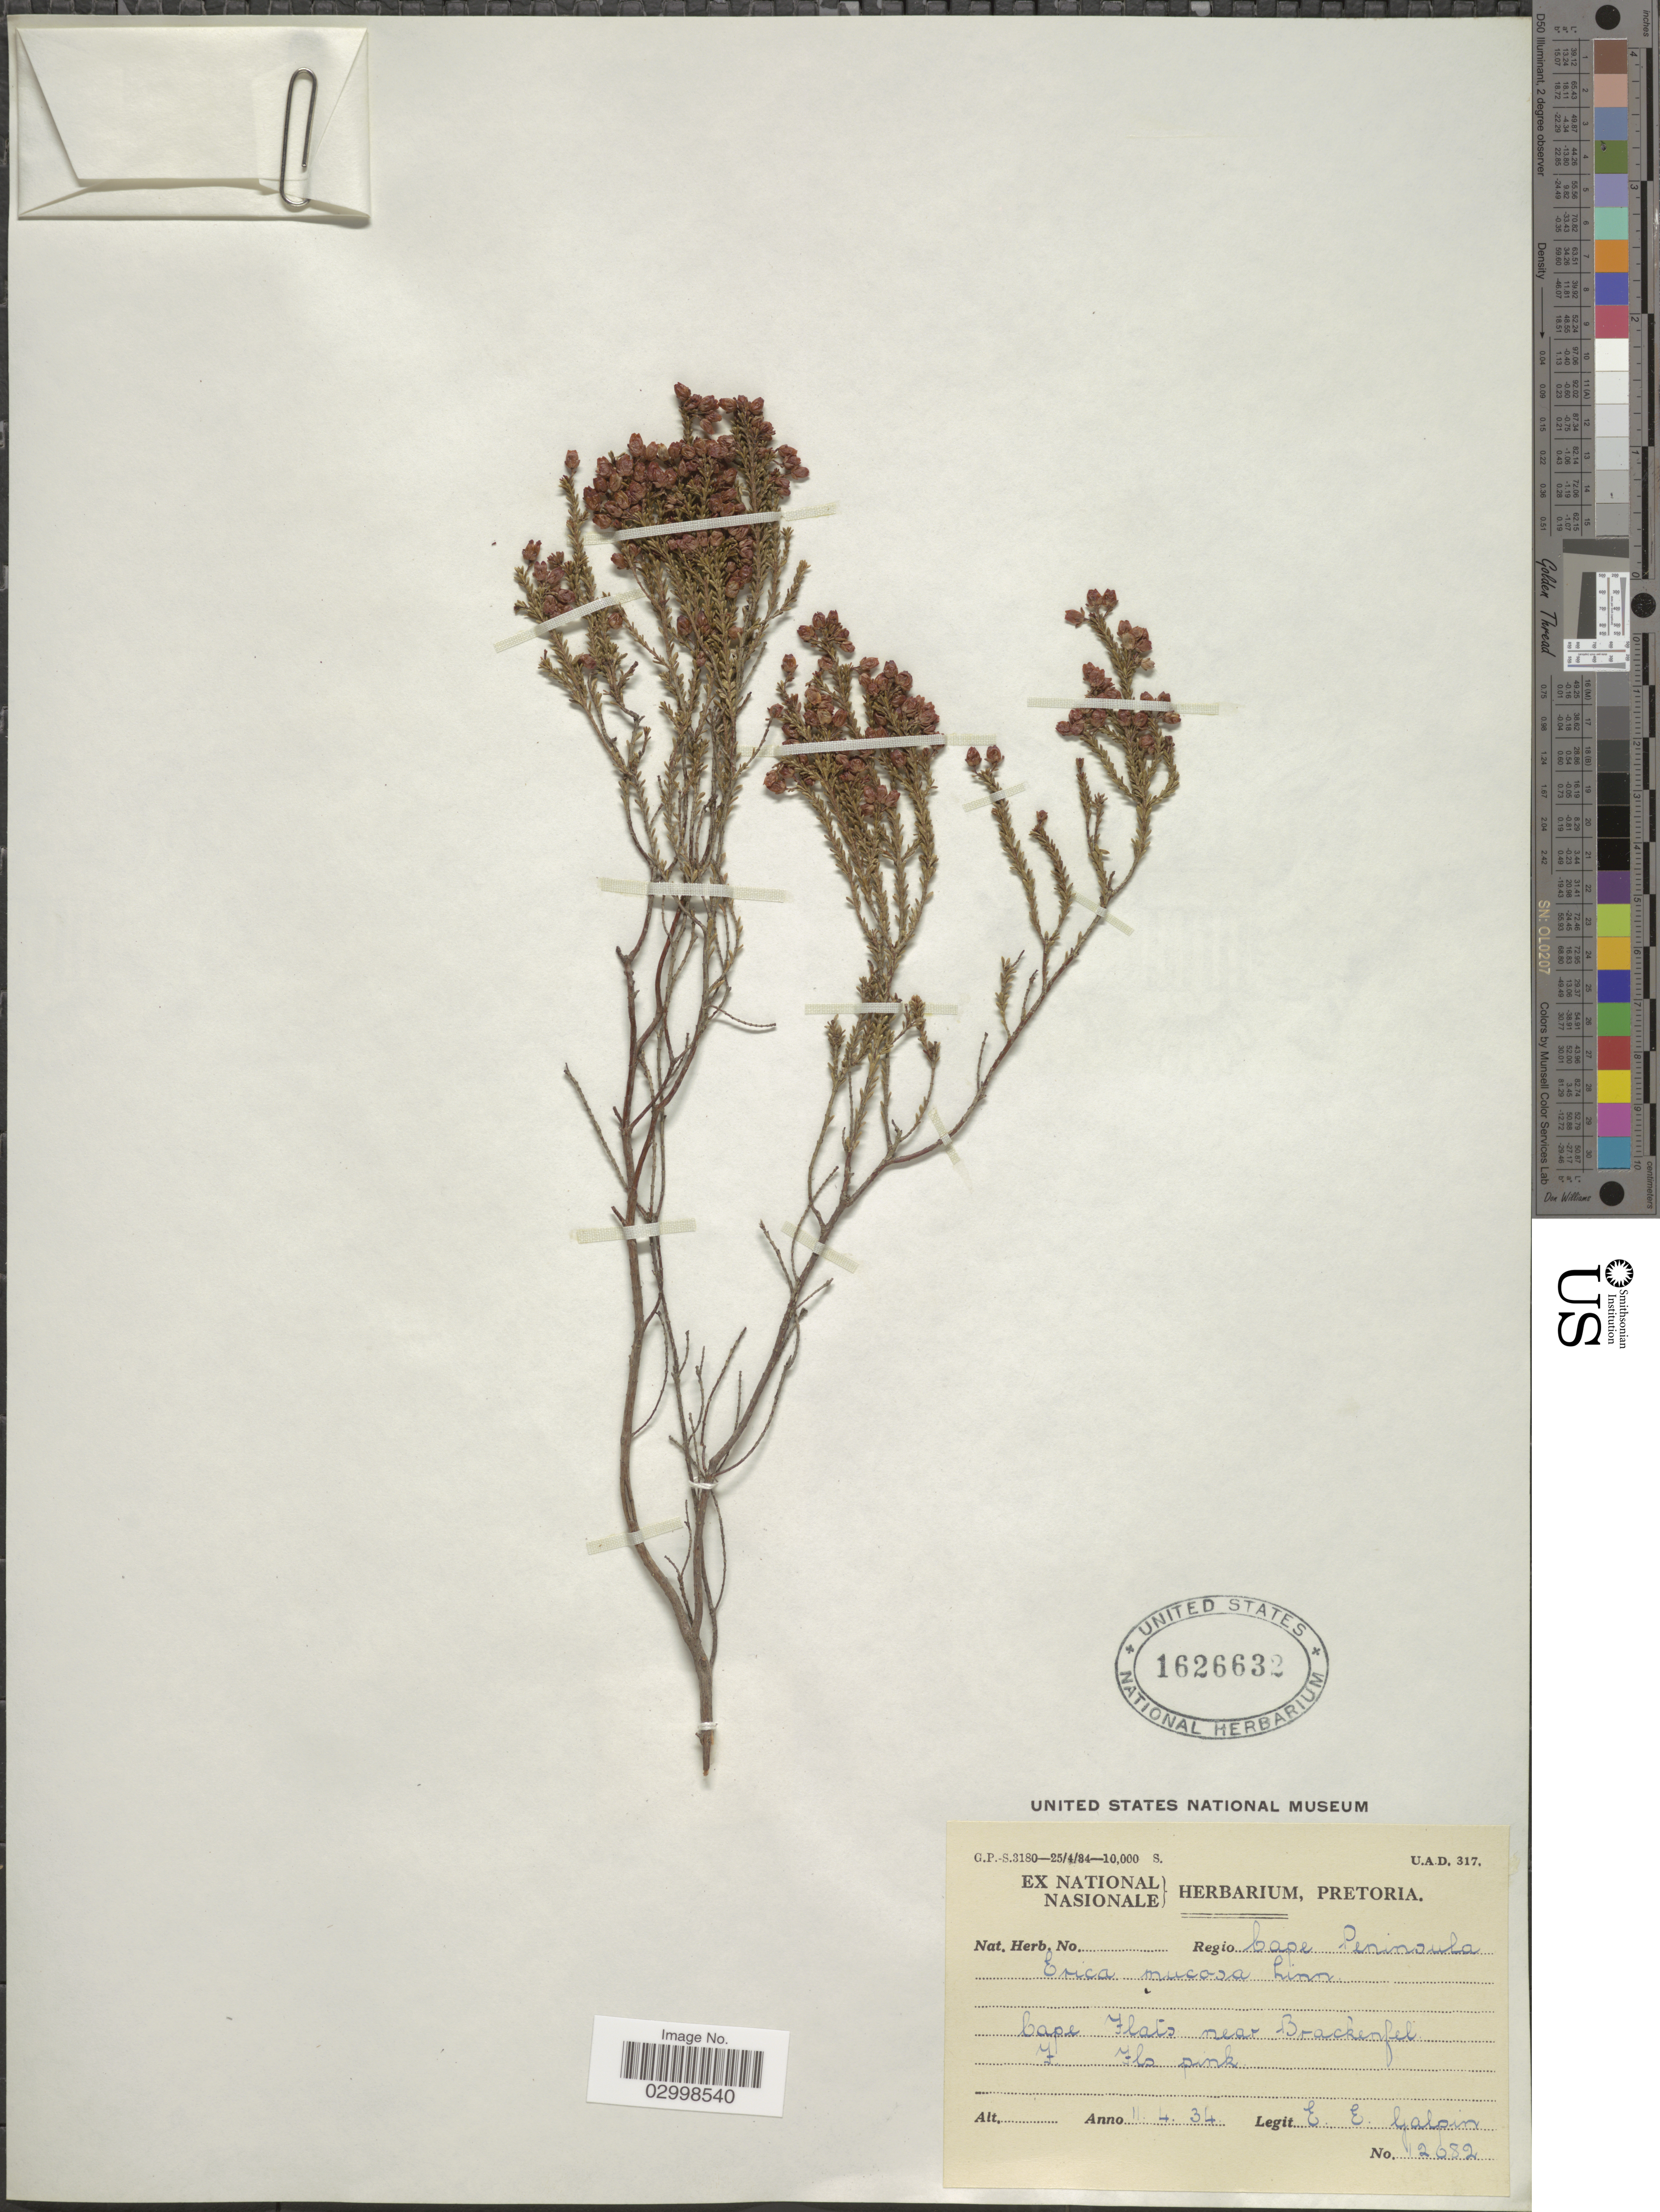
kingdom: Plantae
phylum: Tracheophyta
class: Magnoliopsida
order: Ericales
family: Ericaceae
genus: Erica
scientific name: Erica mucosa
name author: (Aiton) E.G.H. Oliv.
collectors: E. Galpin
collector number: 12082*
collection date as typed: Transcribed d/m/y: 11/4/34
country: South Africa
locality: Regio Cape Peninsula, Cape Flats near Brackenfel.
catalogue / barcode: US 1626632